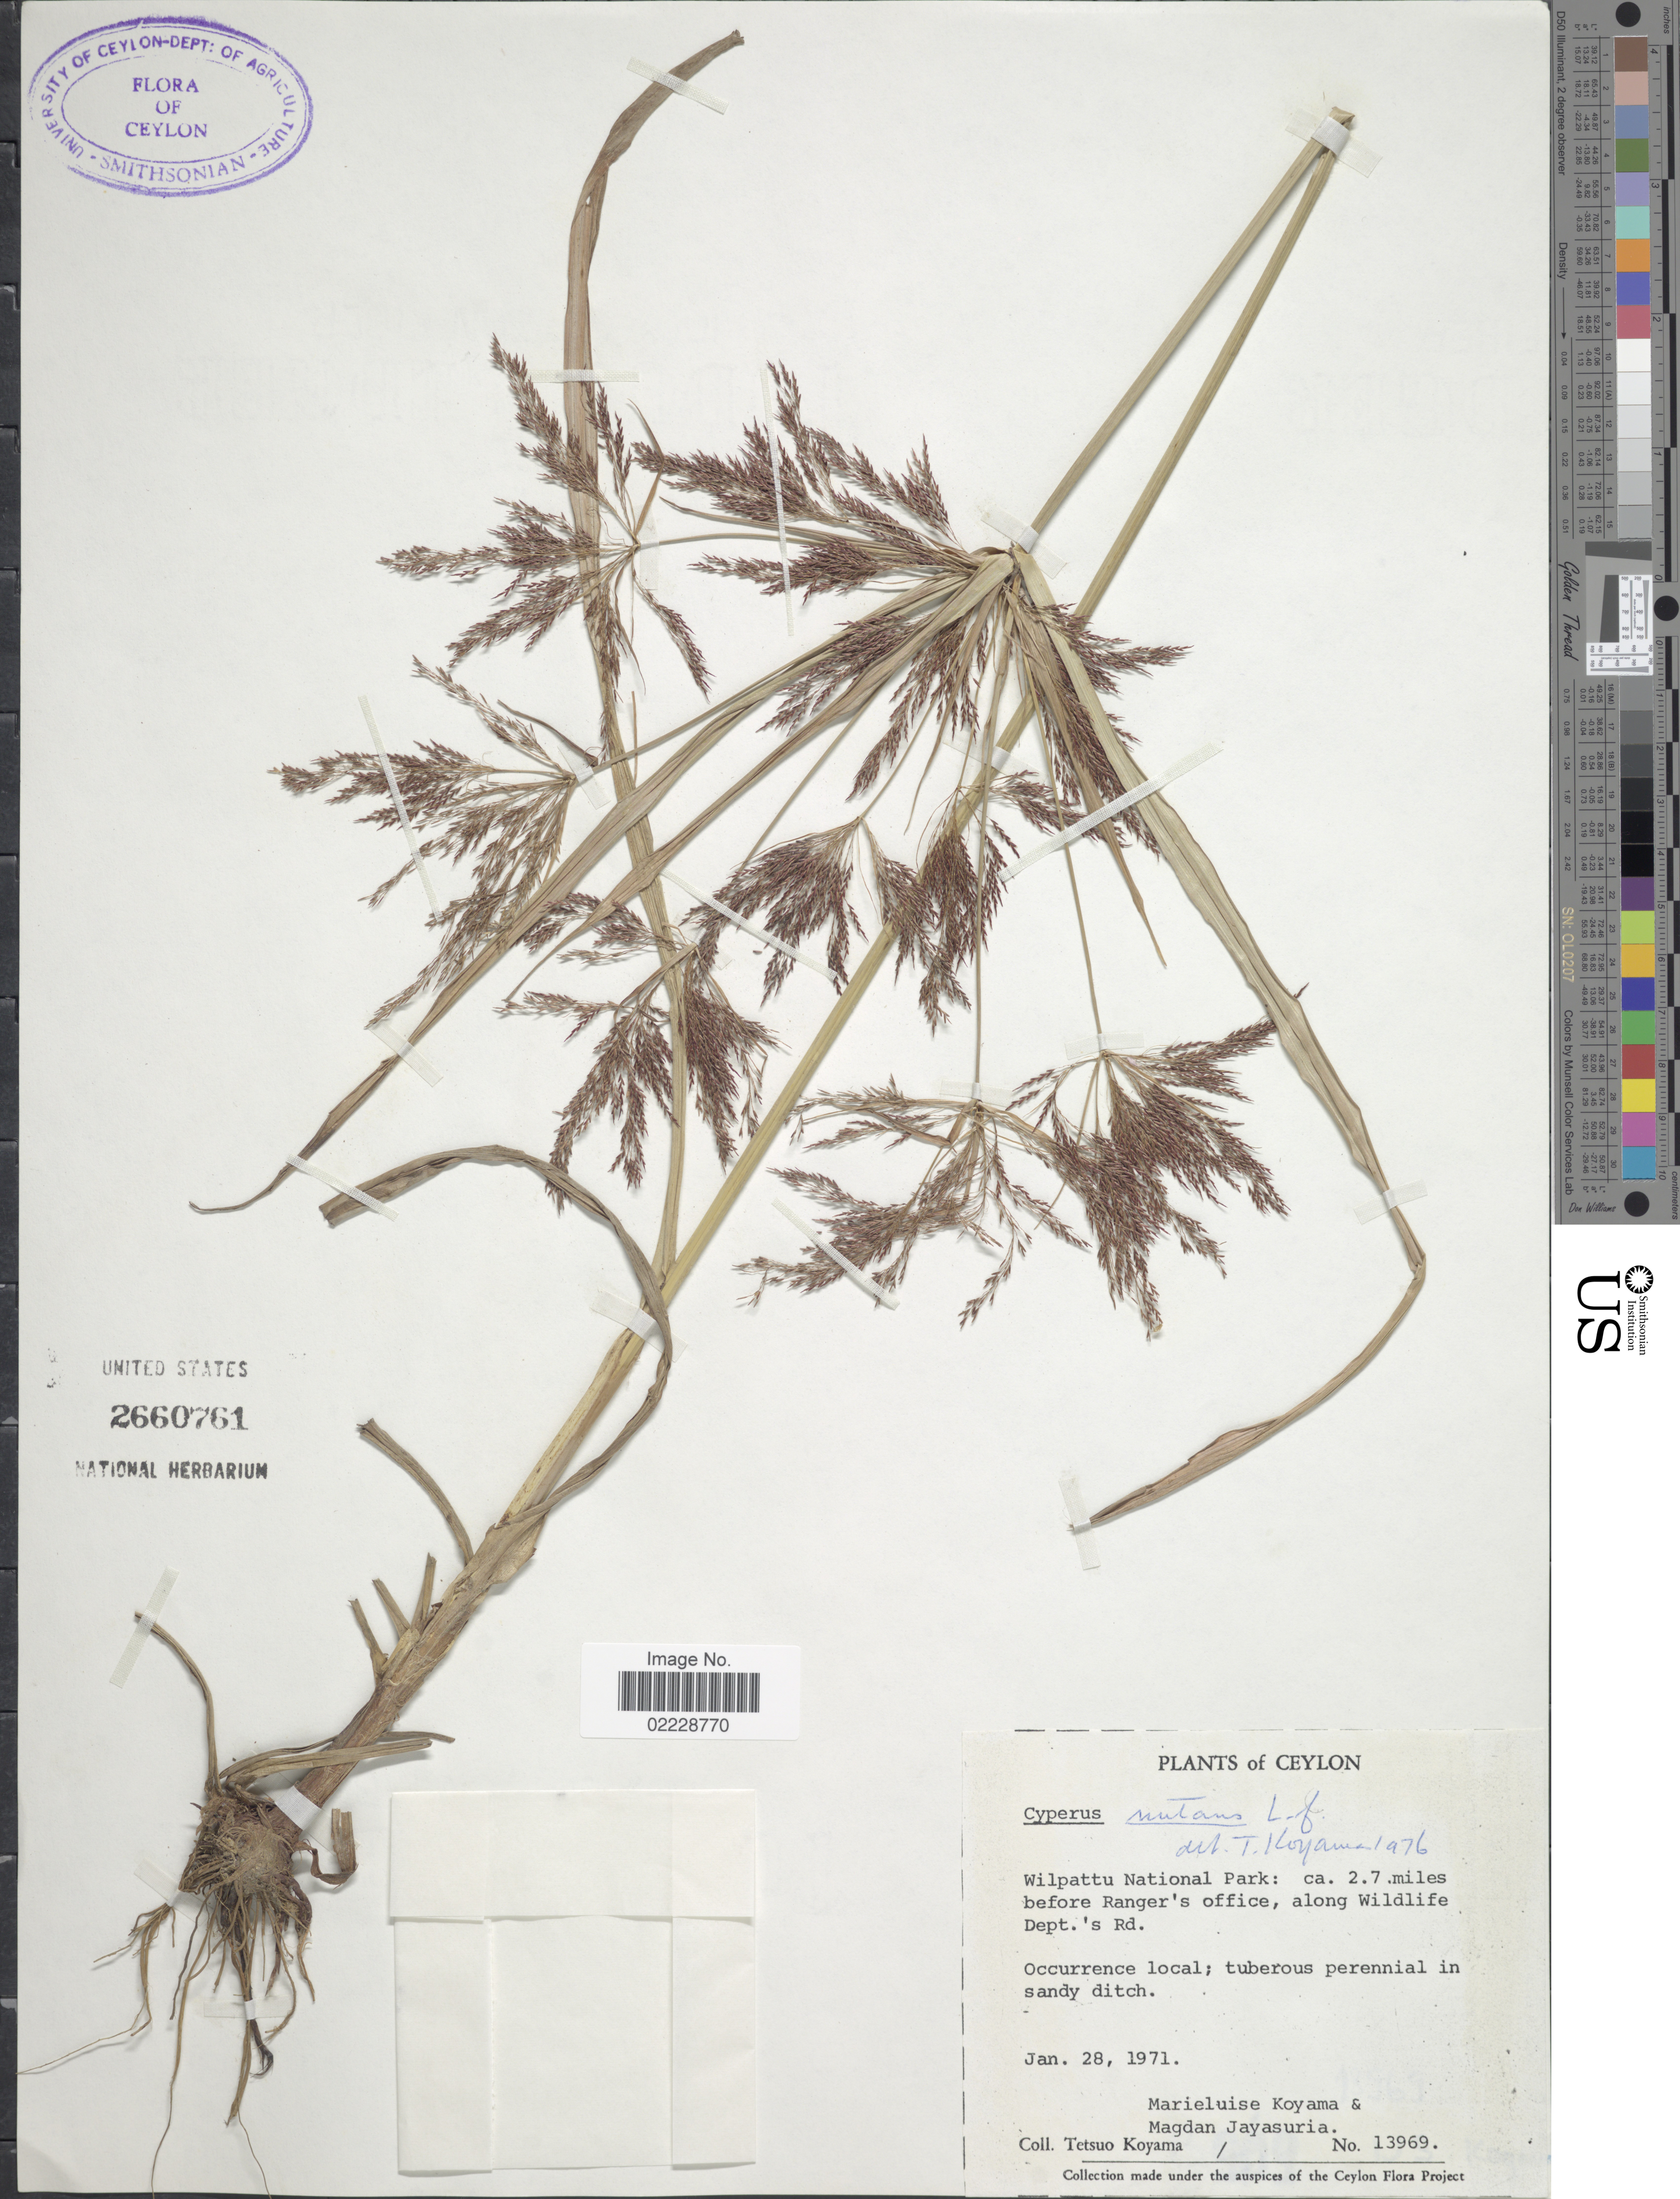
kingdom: Plantae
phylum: Tracheophyta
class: Liliopsida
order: Poales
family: Cyperaceae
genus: Cyperus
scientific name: Cyperus nutans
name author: Vahl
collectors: T. Koyama, M. Koyama & M. Jayasuria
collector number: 13969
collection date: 1971-01-28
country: Sri Lanka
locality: Ceylon, Wilpattu National Park: ca. 2.7 miles before Ranger's office, along Wildlife Dept.' s Rd.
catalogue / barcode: US 2660761